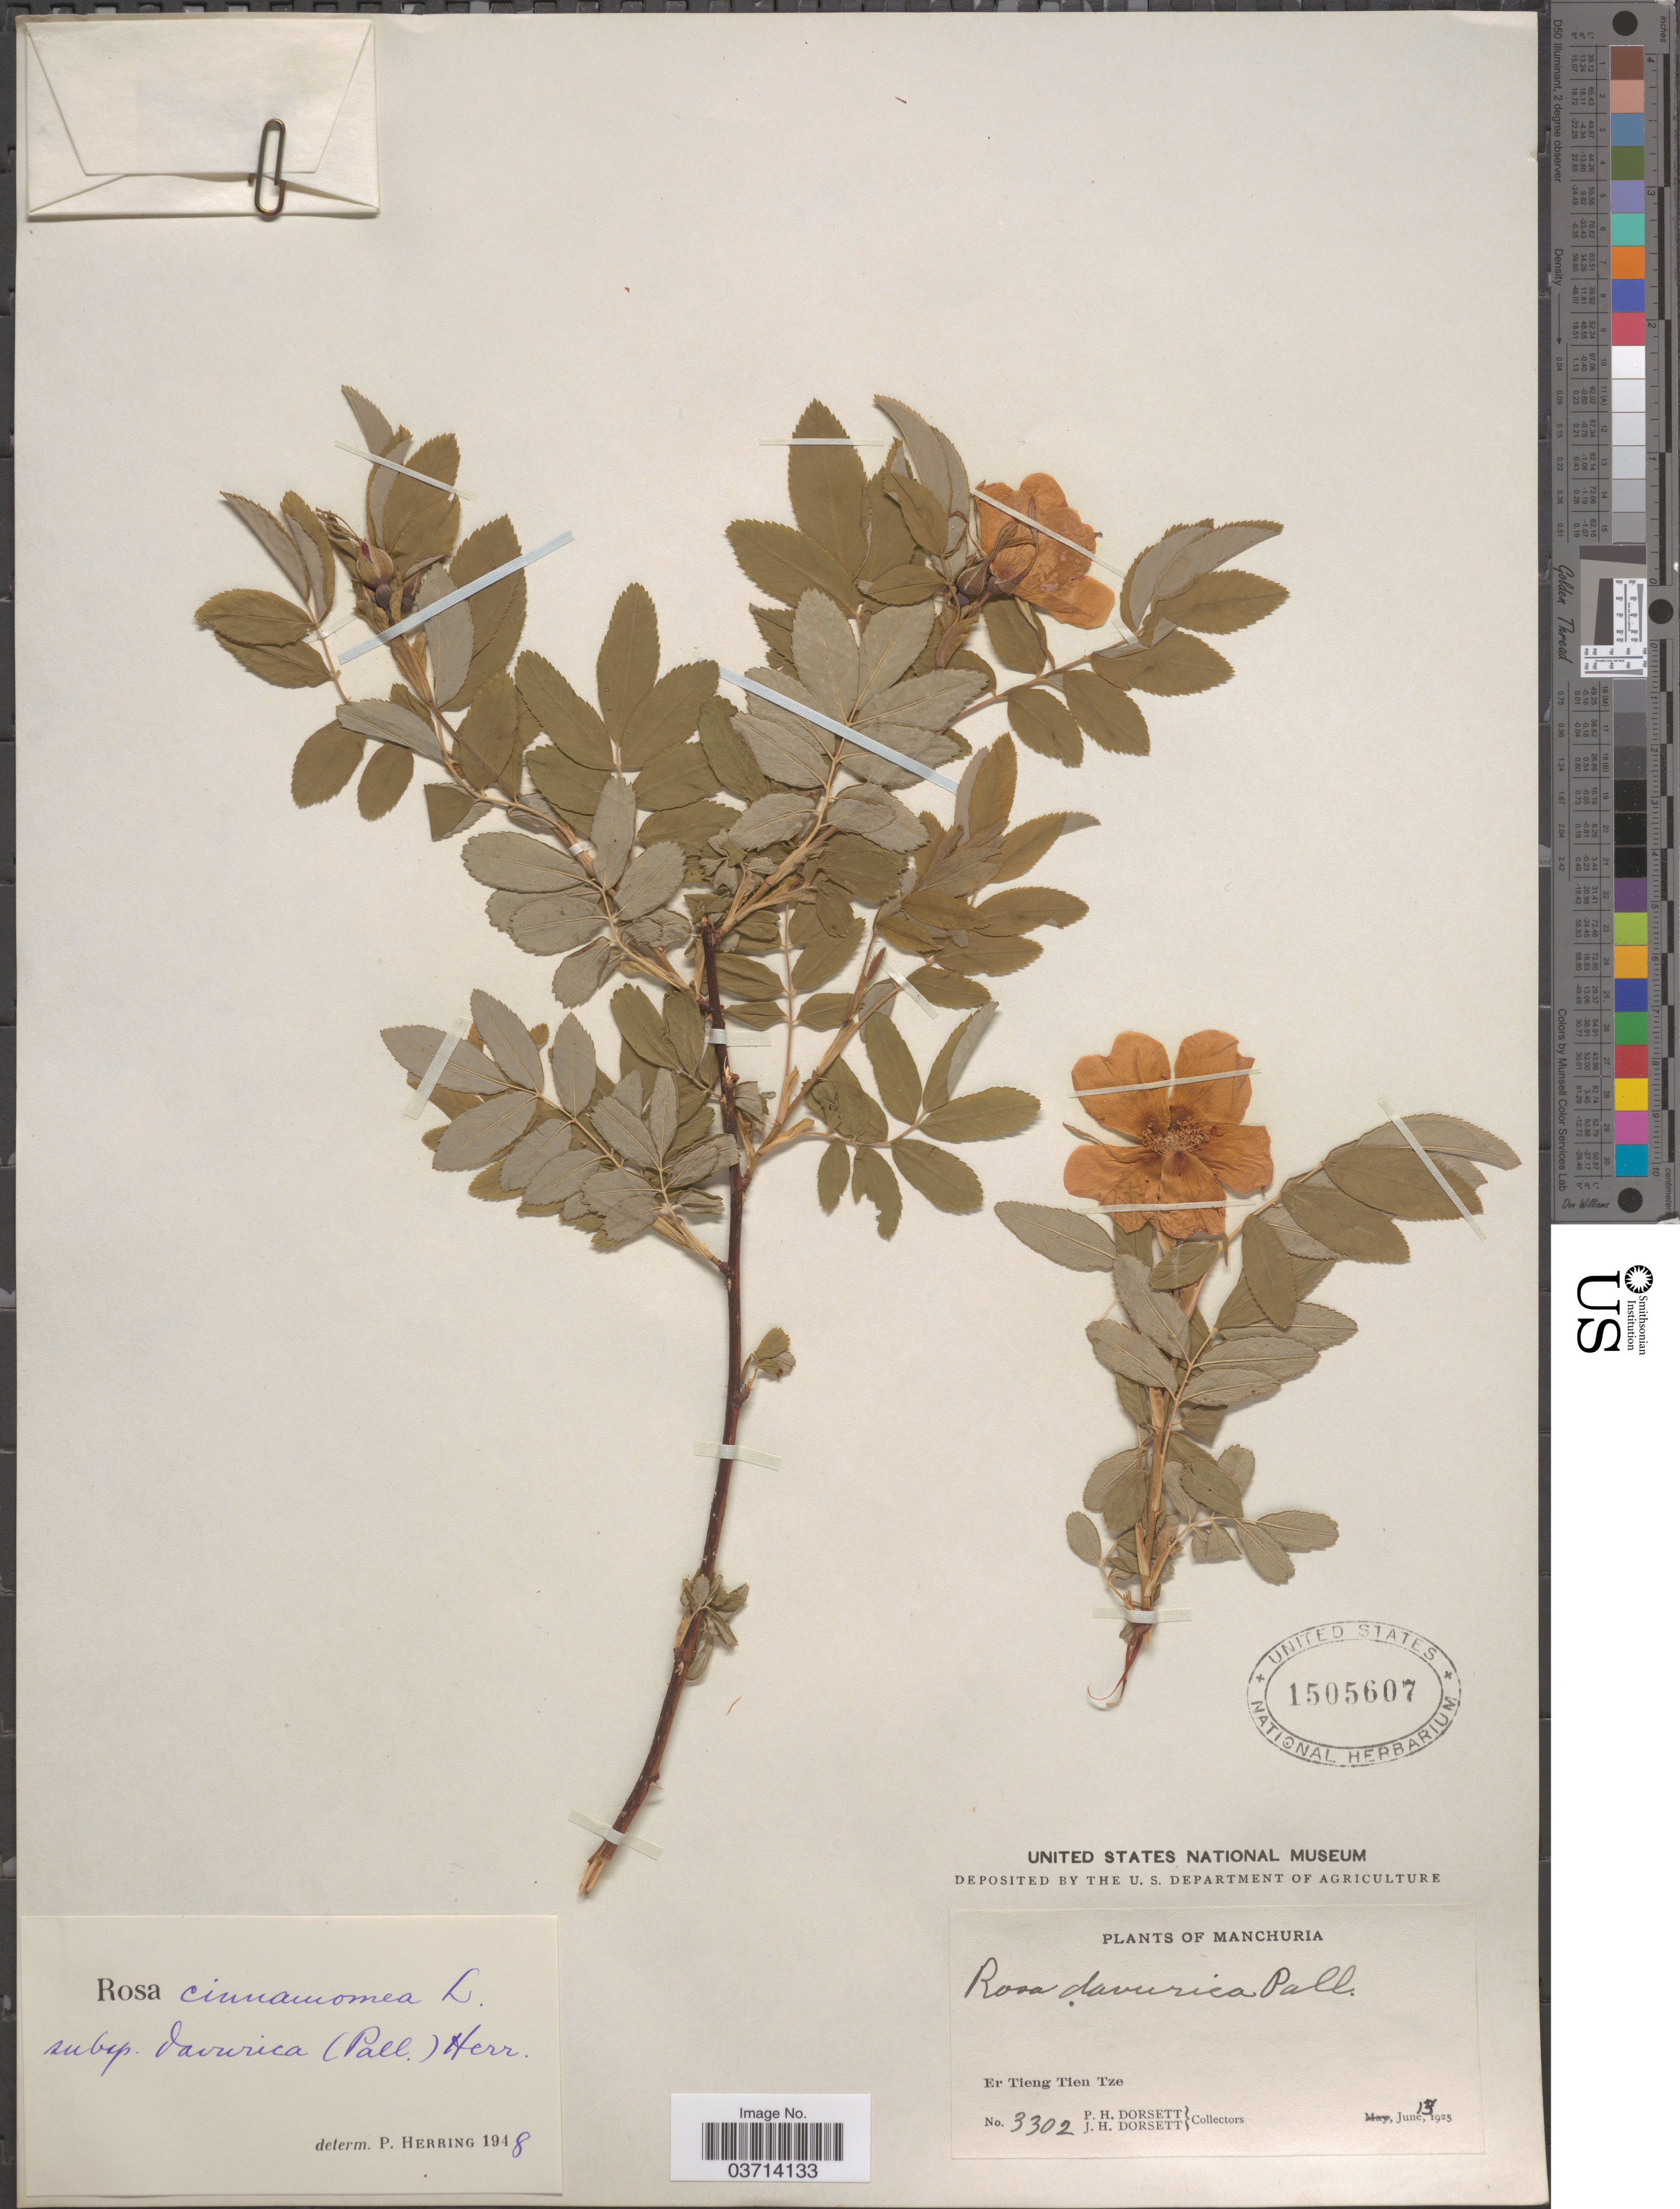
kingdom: Plantae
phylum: Tracheophyta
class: Magnoliopsida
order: Rosales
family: Rosaceae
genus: Rosa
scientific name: Rosa cinnamomea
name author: L.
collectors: P. H. Dorsett & J. Dorsett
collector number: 3302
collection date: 1925-06-13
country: China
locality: Manchuria. Er Tieng Tien Tze.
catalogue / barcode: US 1505607